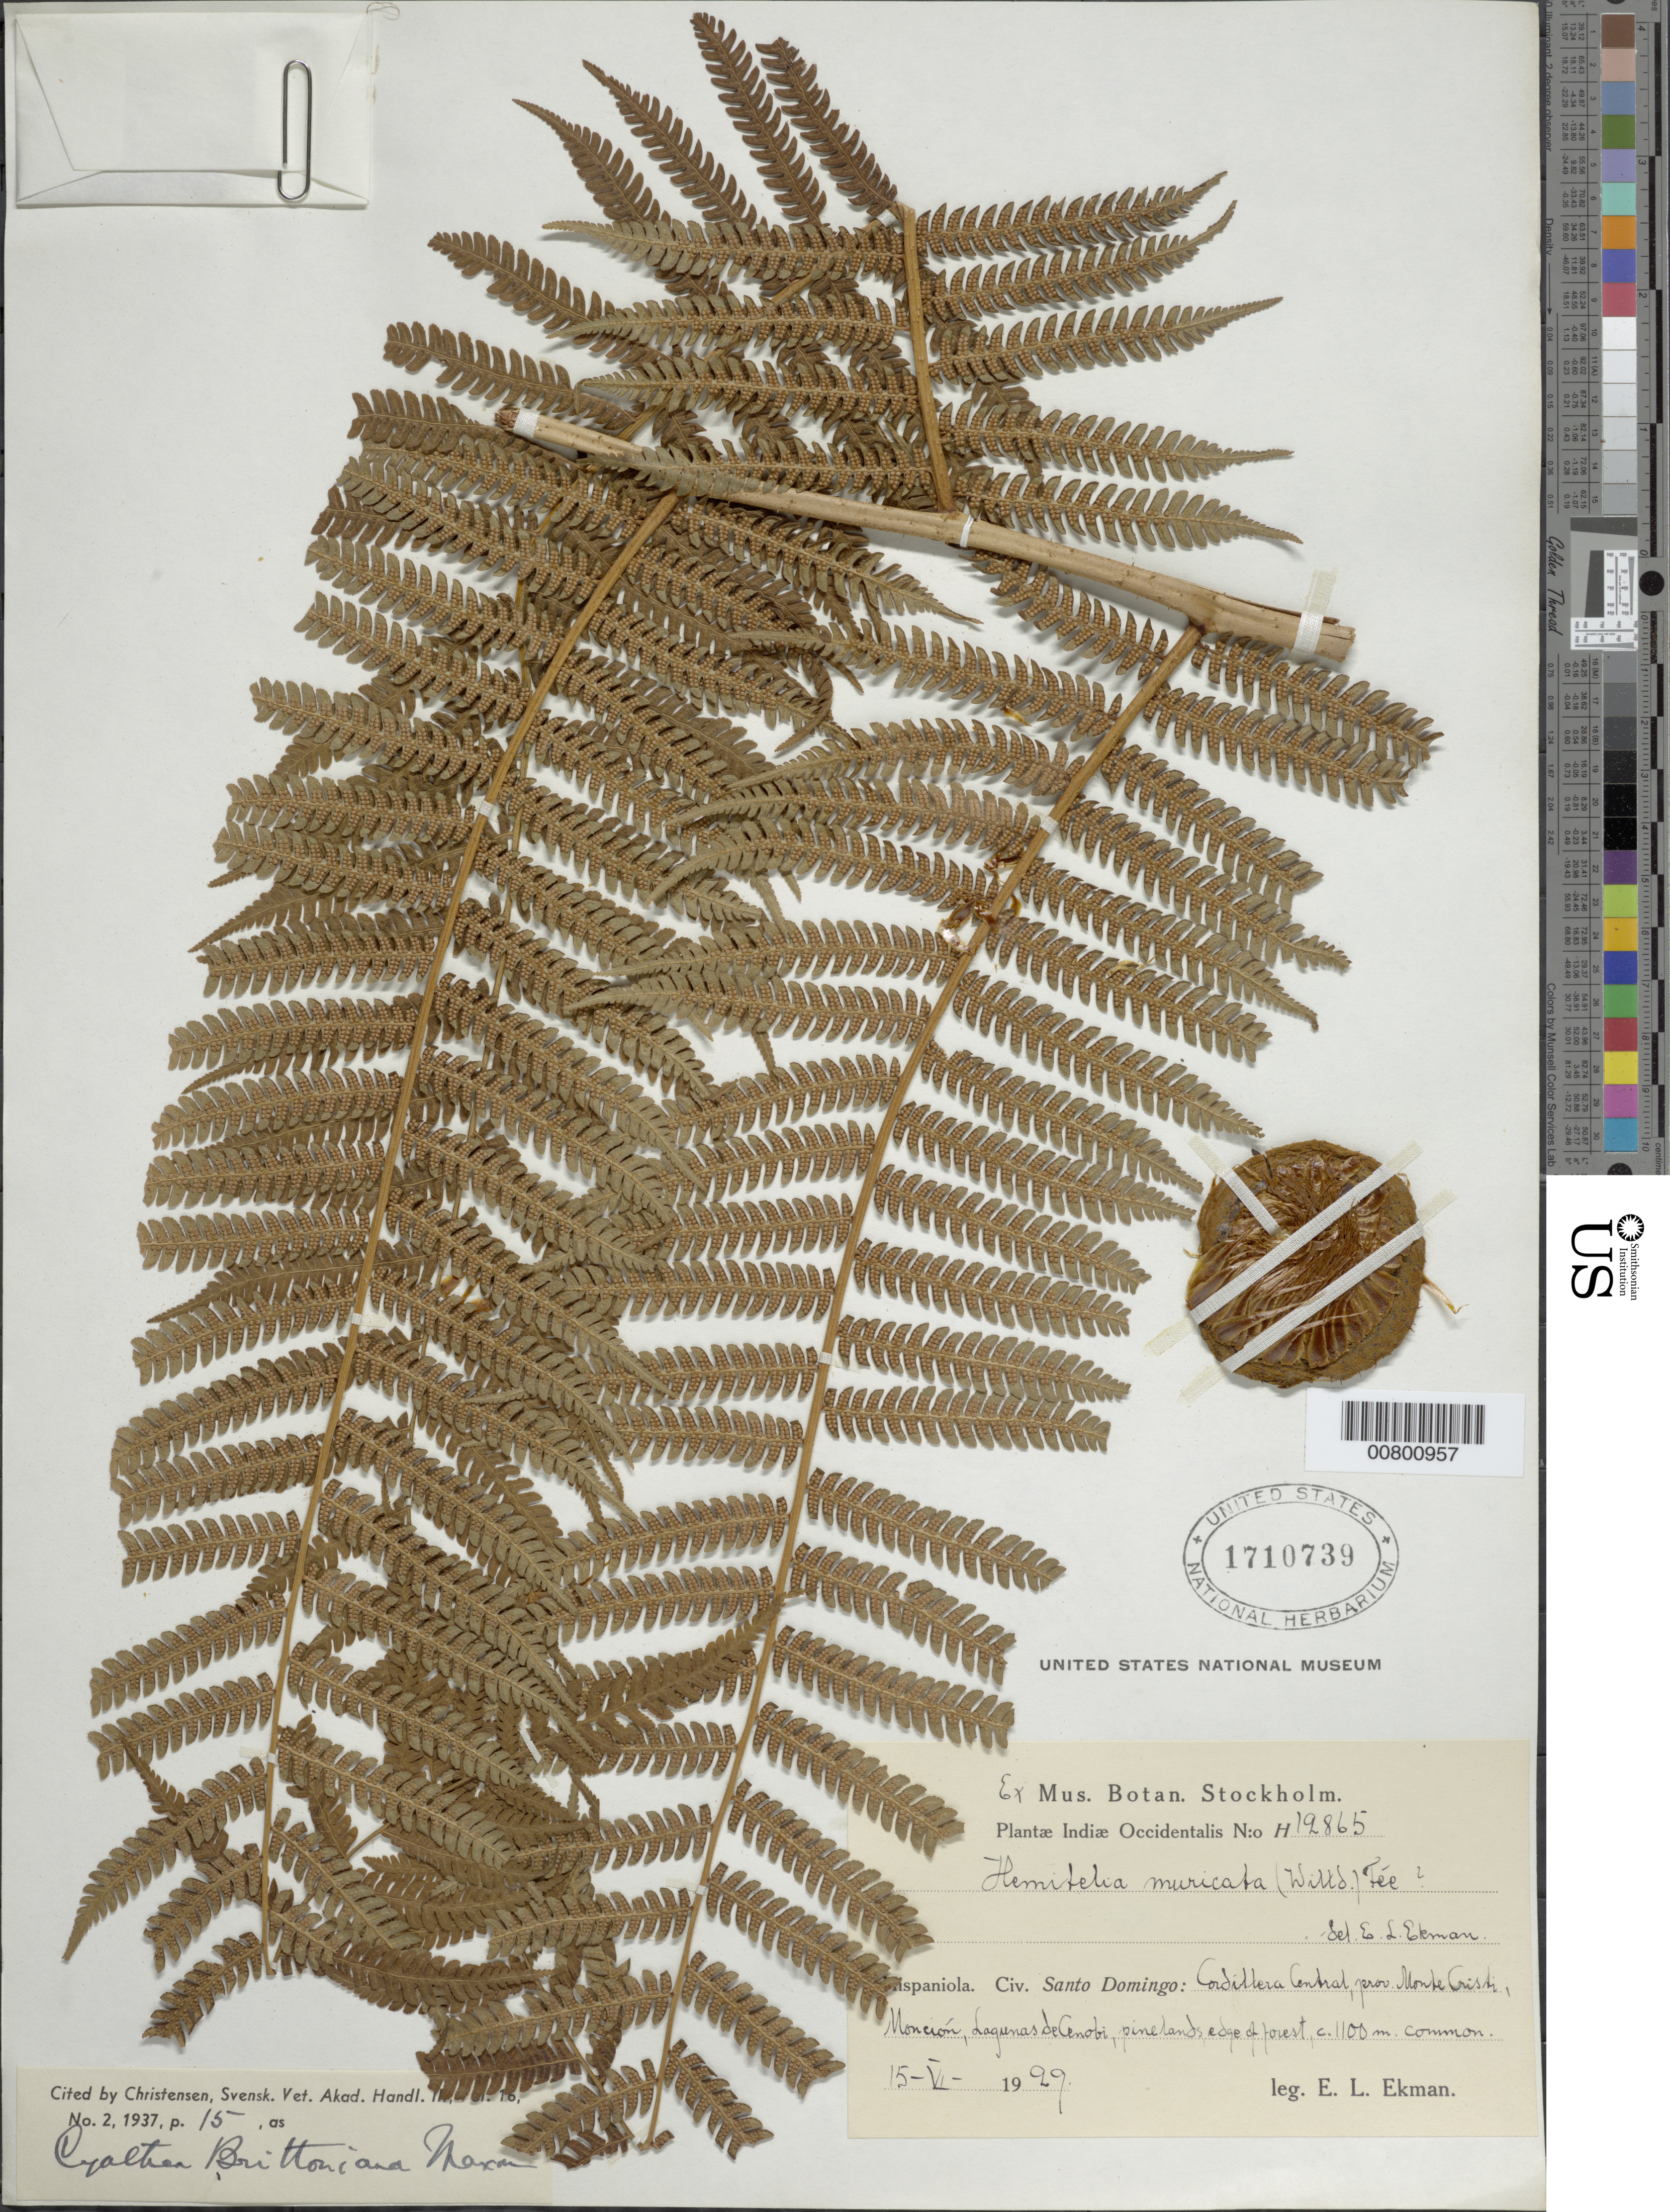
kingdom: Plantae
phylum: Tracheophyta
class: Polypodiopsida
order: Cyatheales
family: Cyatheaceae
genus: Cyathea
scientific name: Cyathea furfuracea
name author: Christ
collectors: E. L. Ekman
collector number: H 12865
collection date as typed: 15 Jun 1929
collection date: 1929-06-15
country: Dominican Republic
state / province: Monte Cristi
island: Hispaniola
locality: Cordillera Central, Monción, Lagunas de Cenobi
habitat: Pinelands, edge of forest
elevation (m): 1100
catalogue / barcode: US 1710739